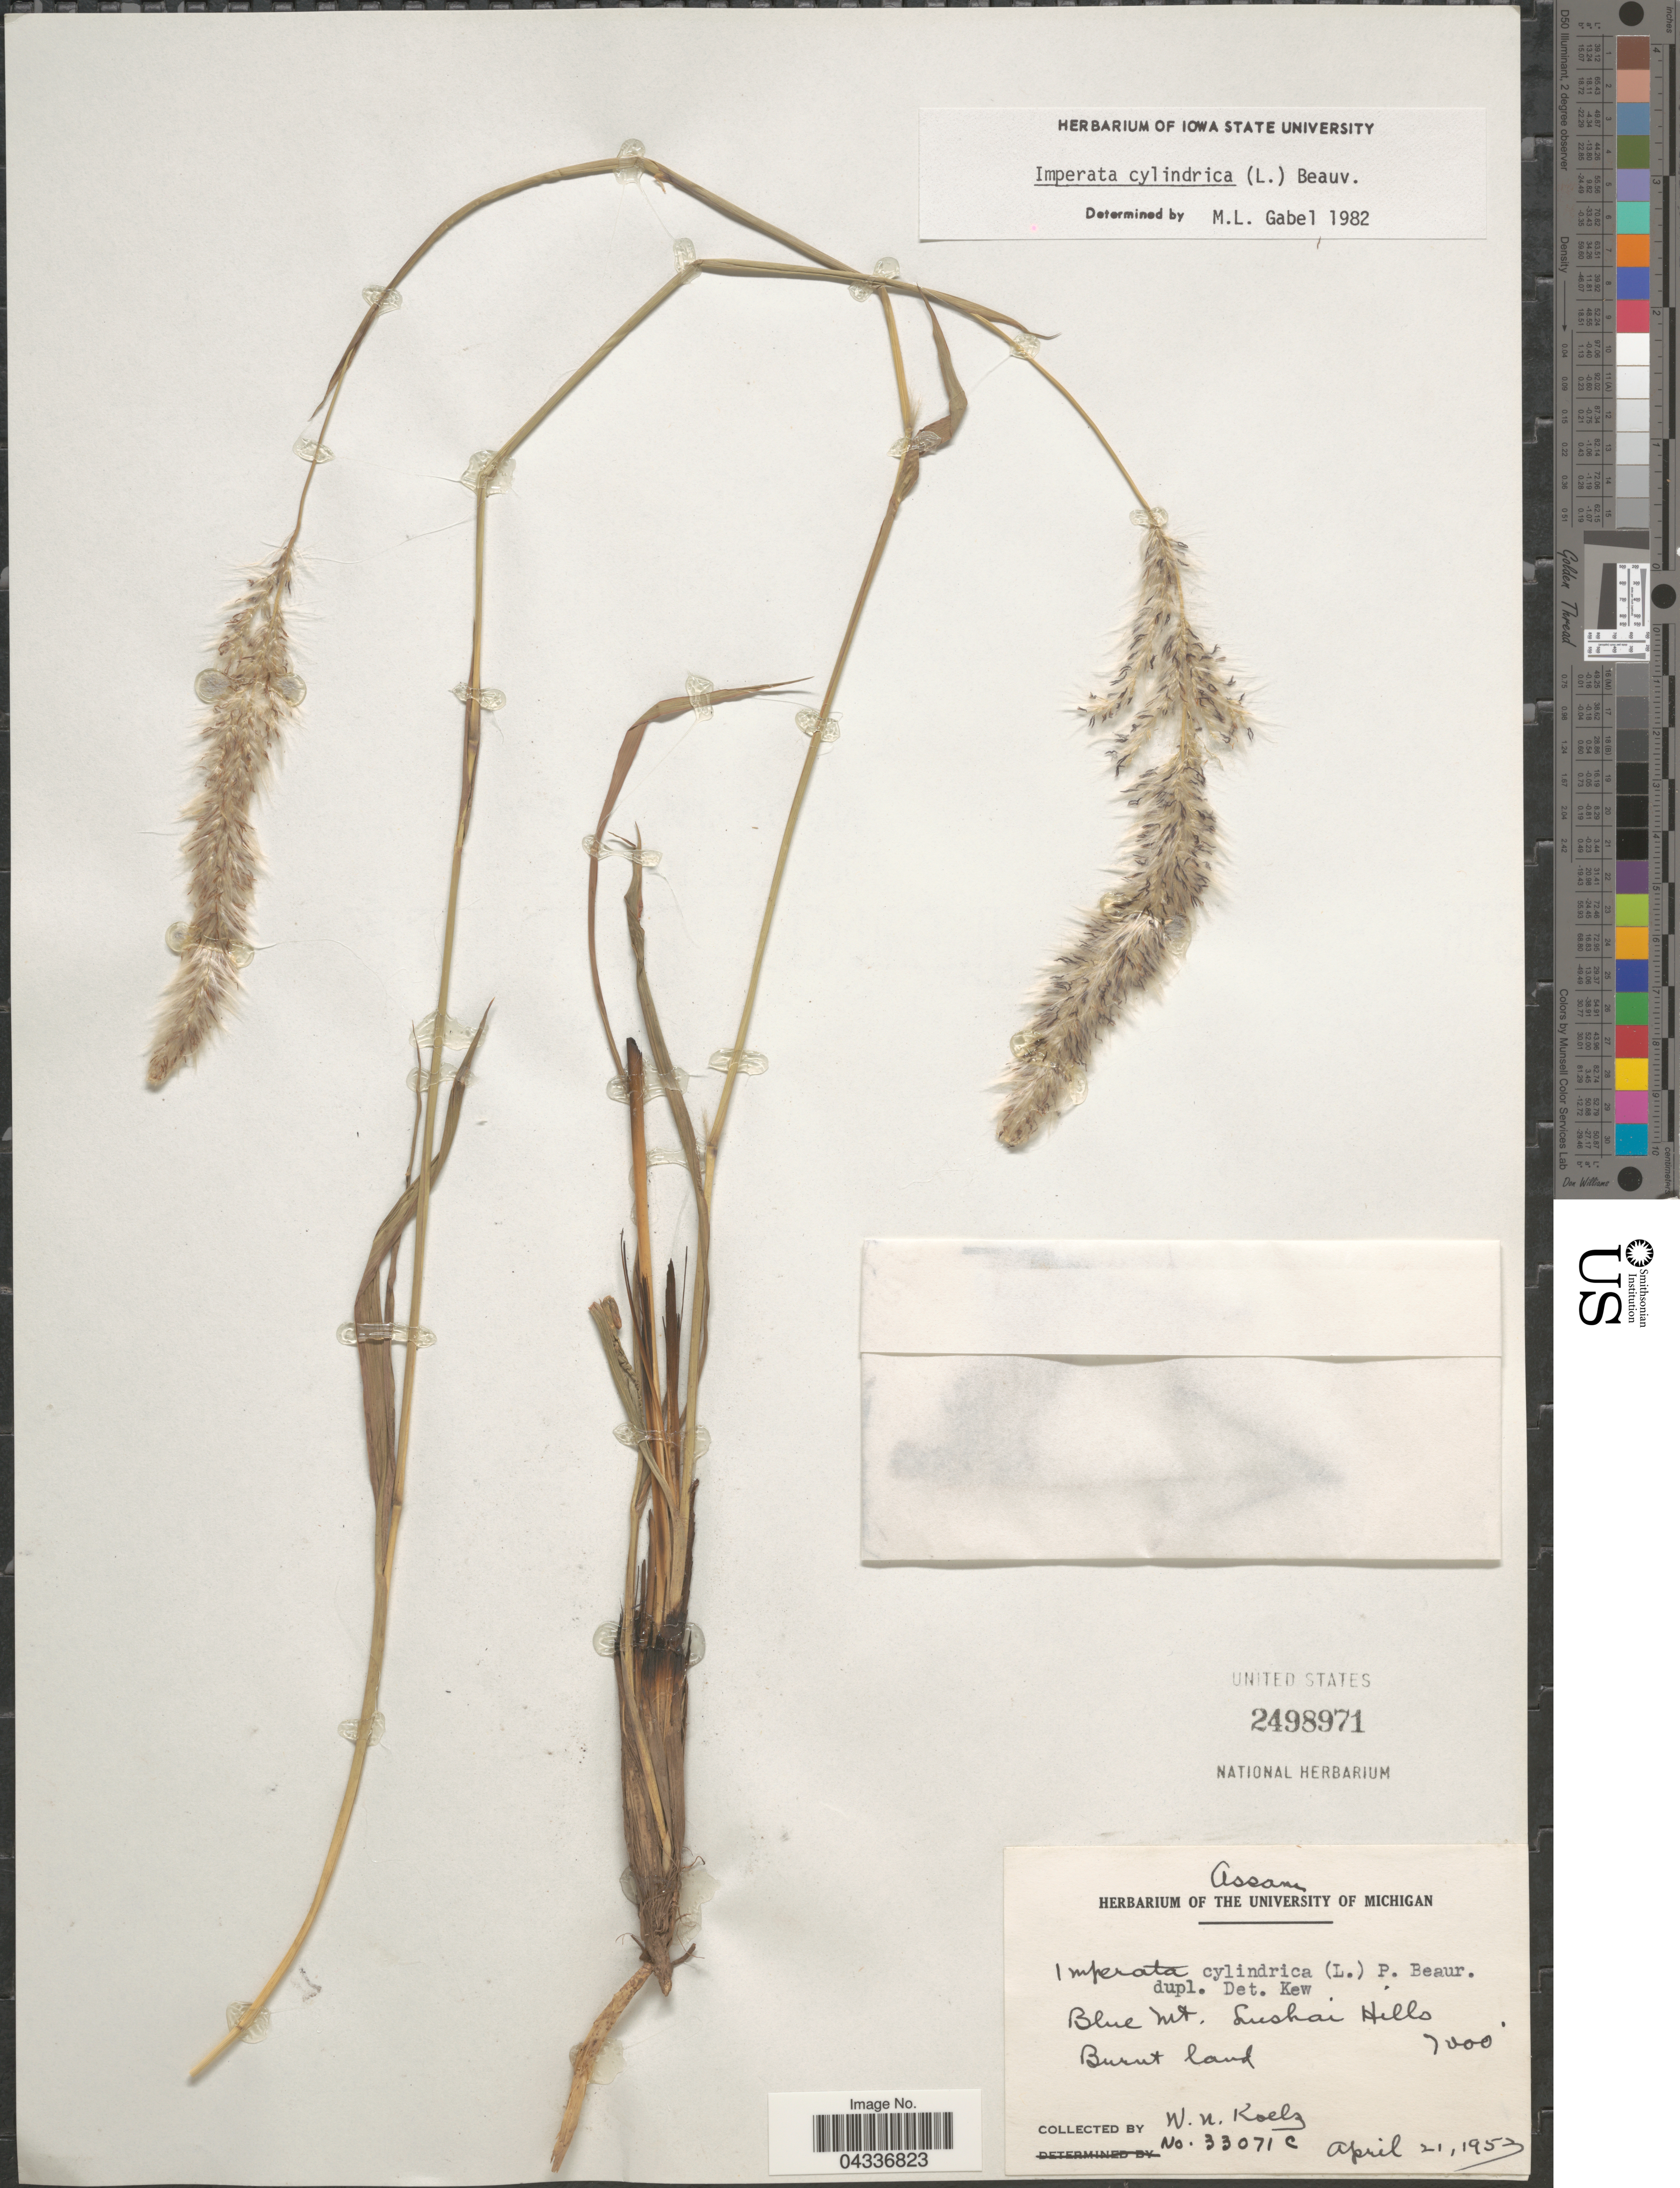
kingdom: Plantae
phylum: Tracheophyta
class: Liliopsida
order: Poales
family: Poaceae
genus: Imperata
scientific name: Imperata cylindrica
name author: (L.) P. Beauv.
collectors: W. N. Koelz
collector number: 33071c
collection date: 1953-04-21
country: India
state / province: Assam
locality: Blue Mt. Lushai Hills. Burnt land.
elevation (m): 2134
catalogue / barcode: US 2498971